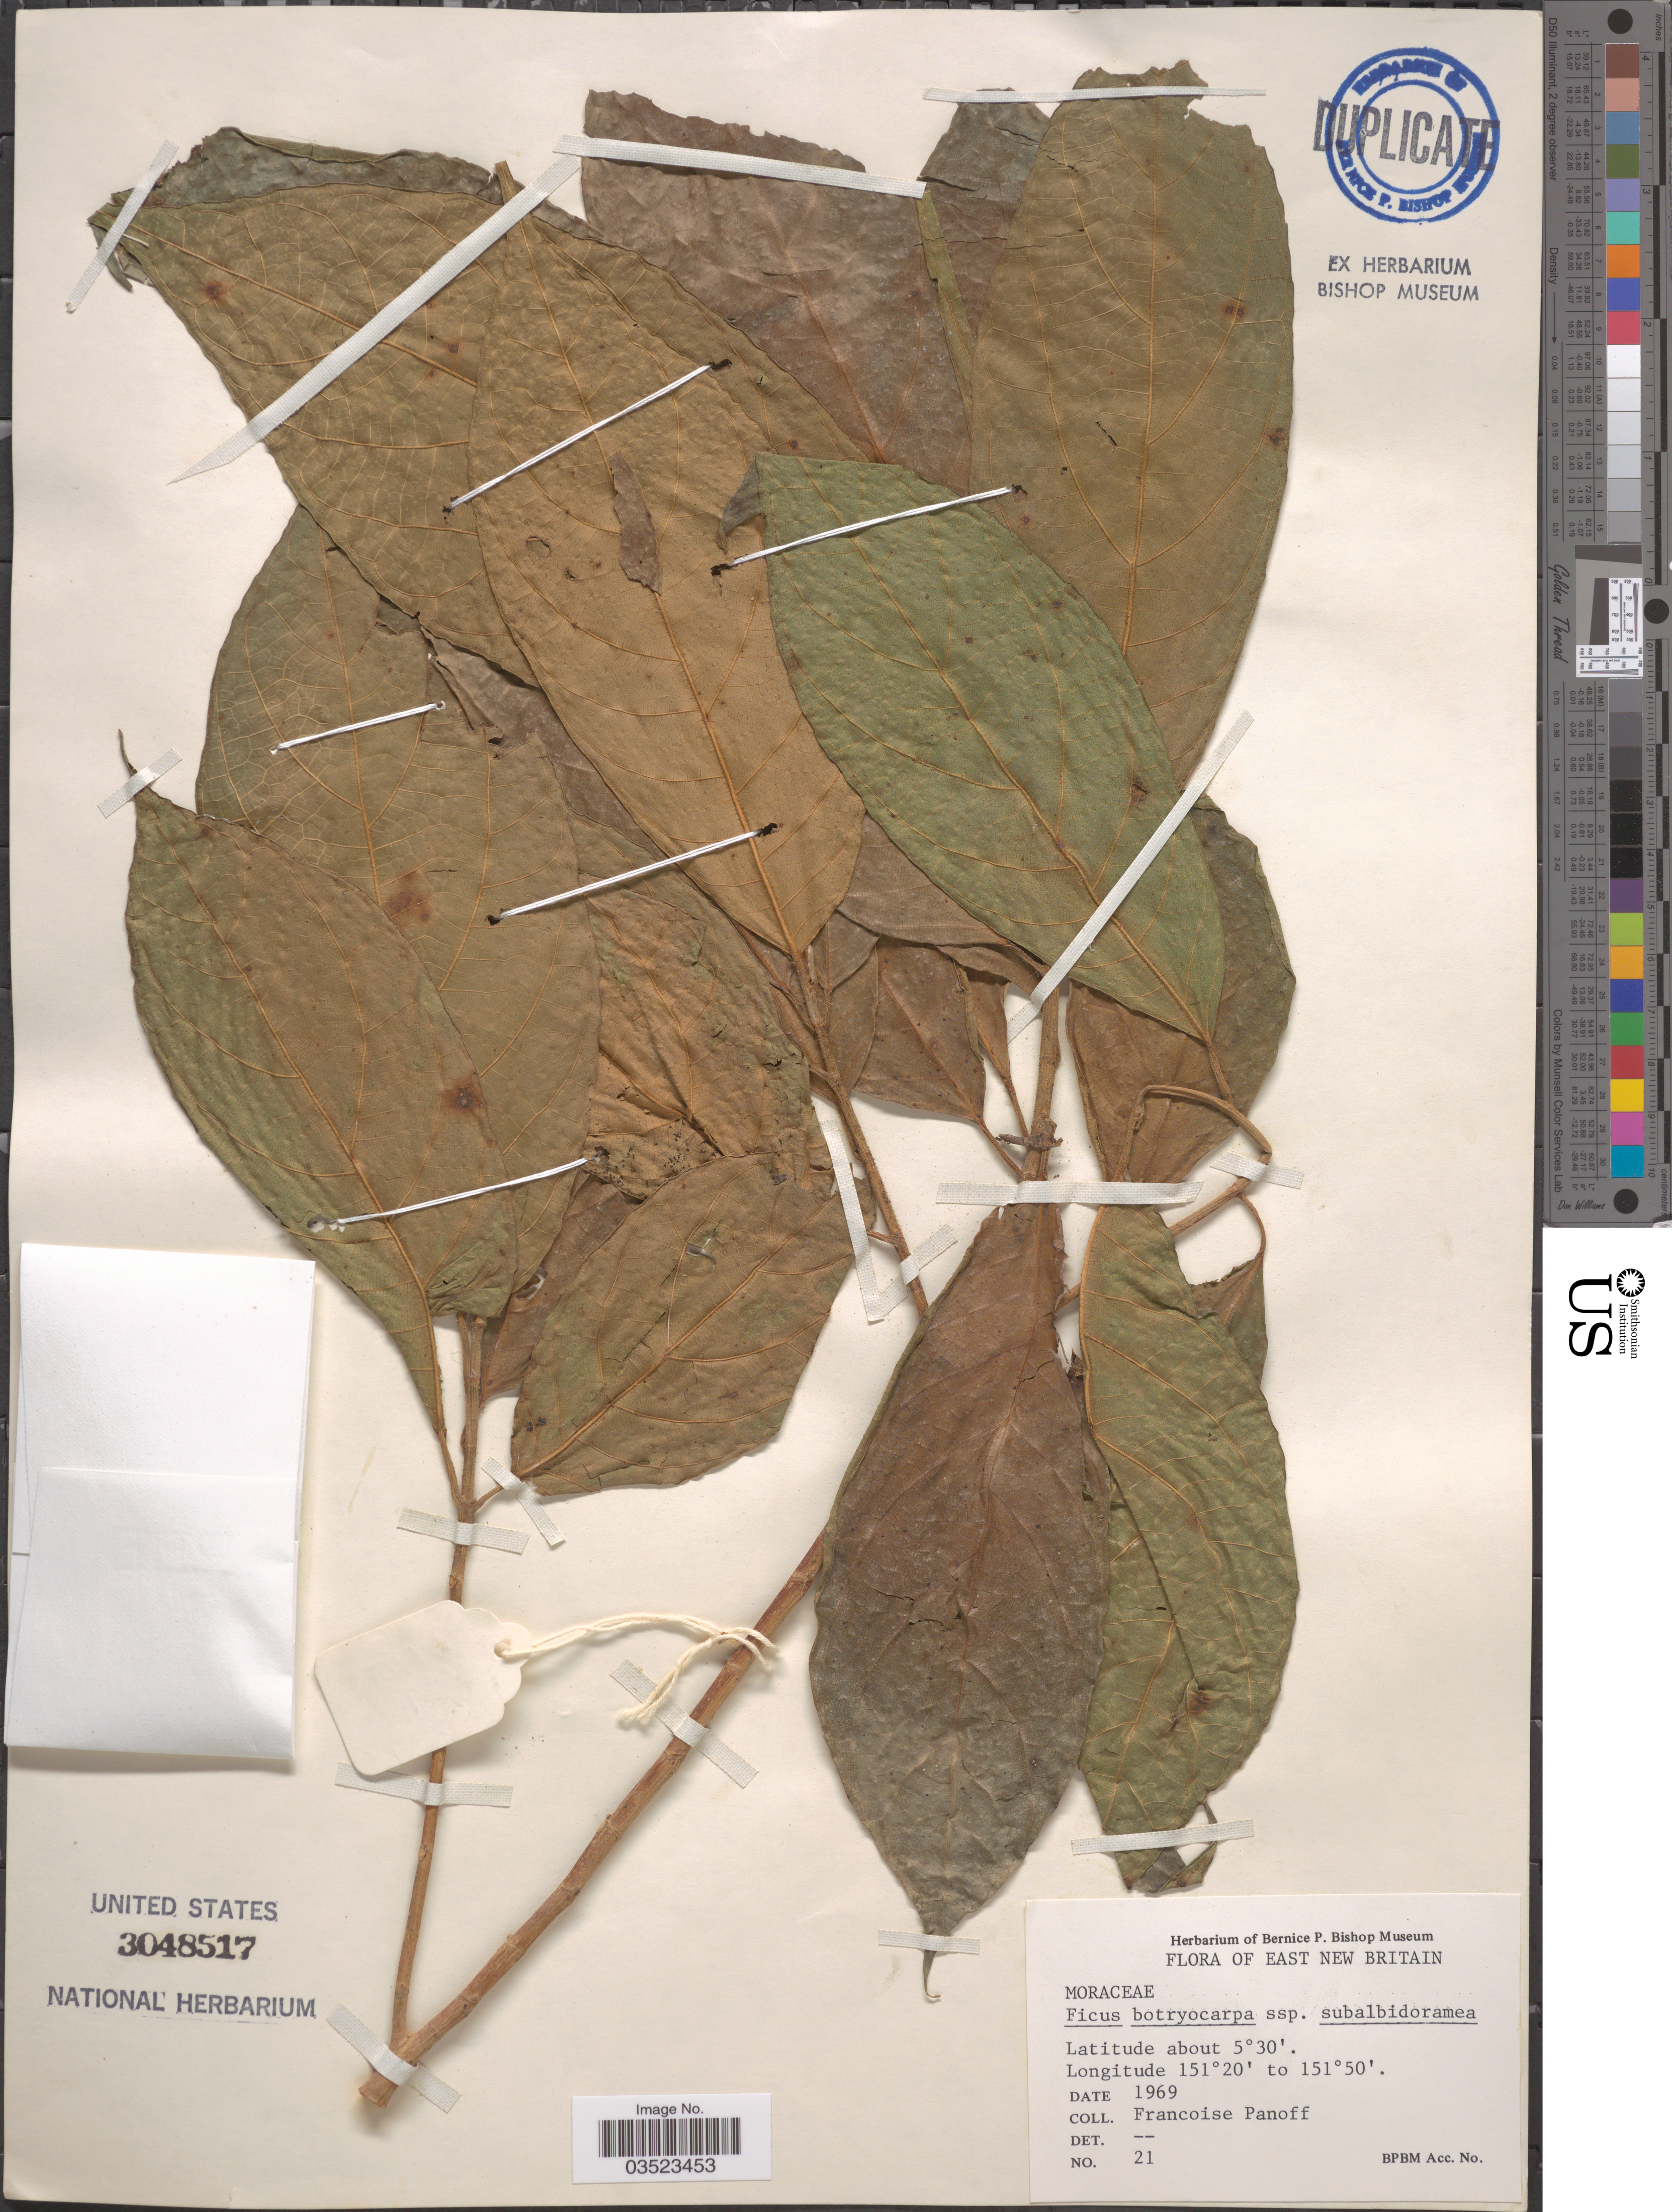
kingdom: Plantae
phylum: Tracheophyta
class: Magnoliopsida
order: Rosales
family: Moraceae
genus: Ficus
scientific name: Ficus botryocarpa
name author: Miq.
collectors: F. Panoff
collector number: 21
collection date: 1969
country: Papua New Guinea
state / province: East New Britain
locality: East New Britain.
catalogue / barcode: US 3048517